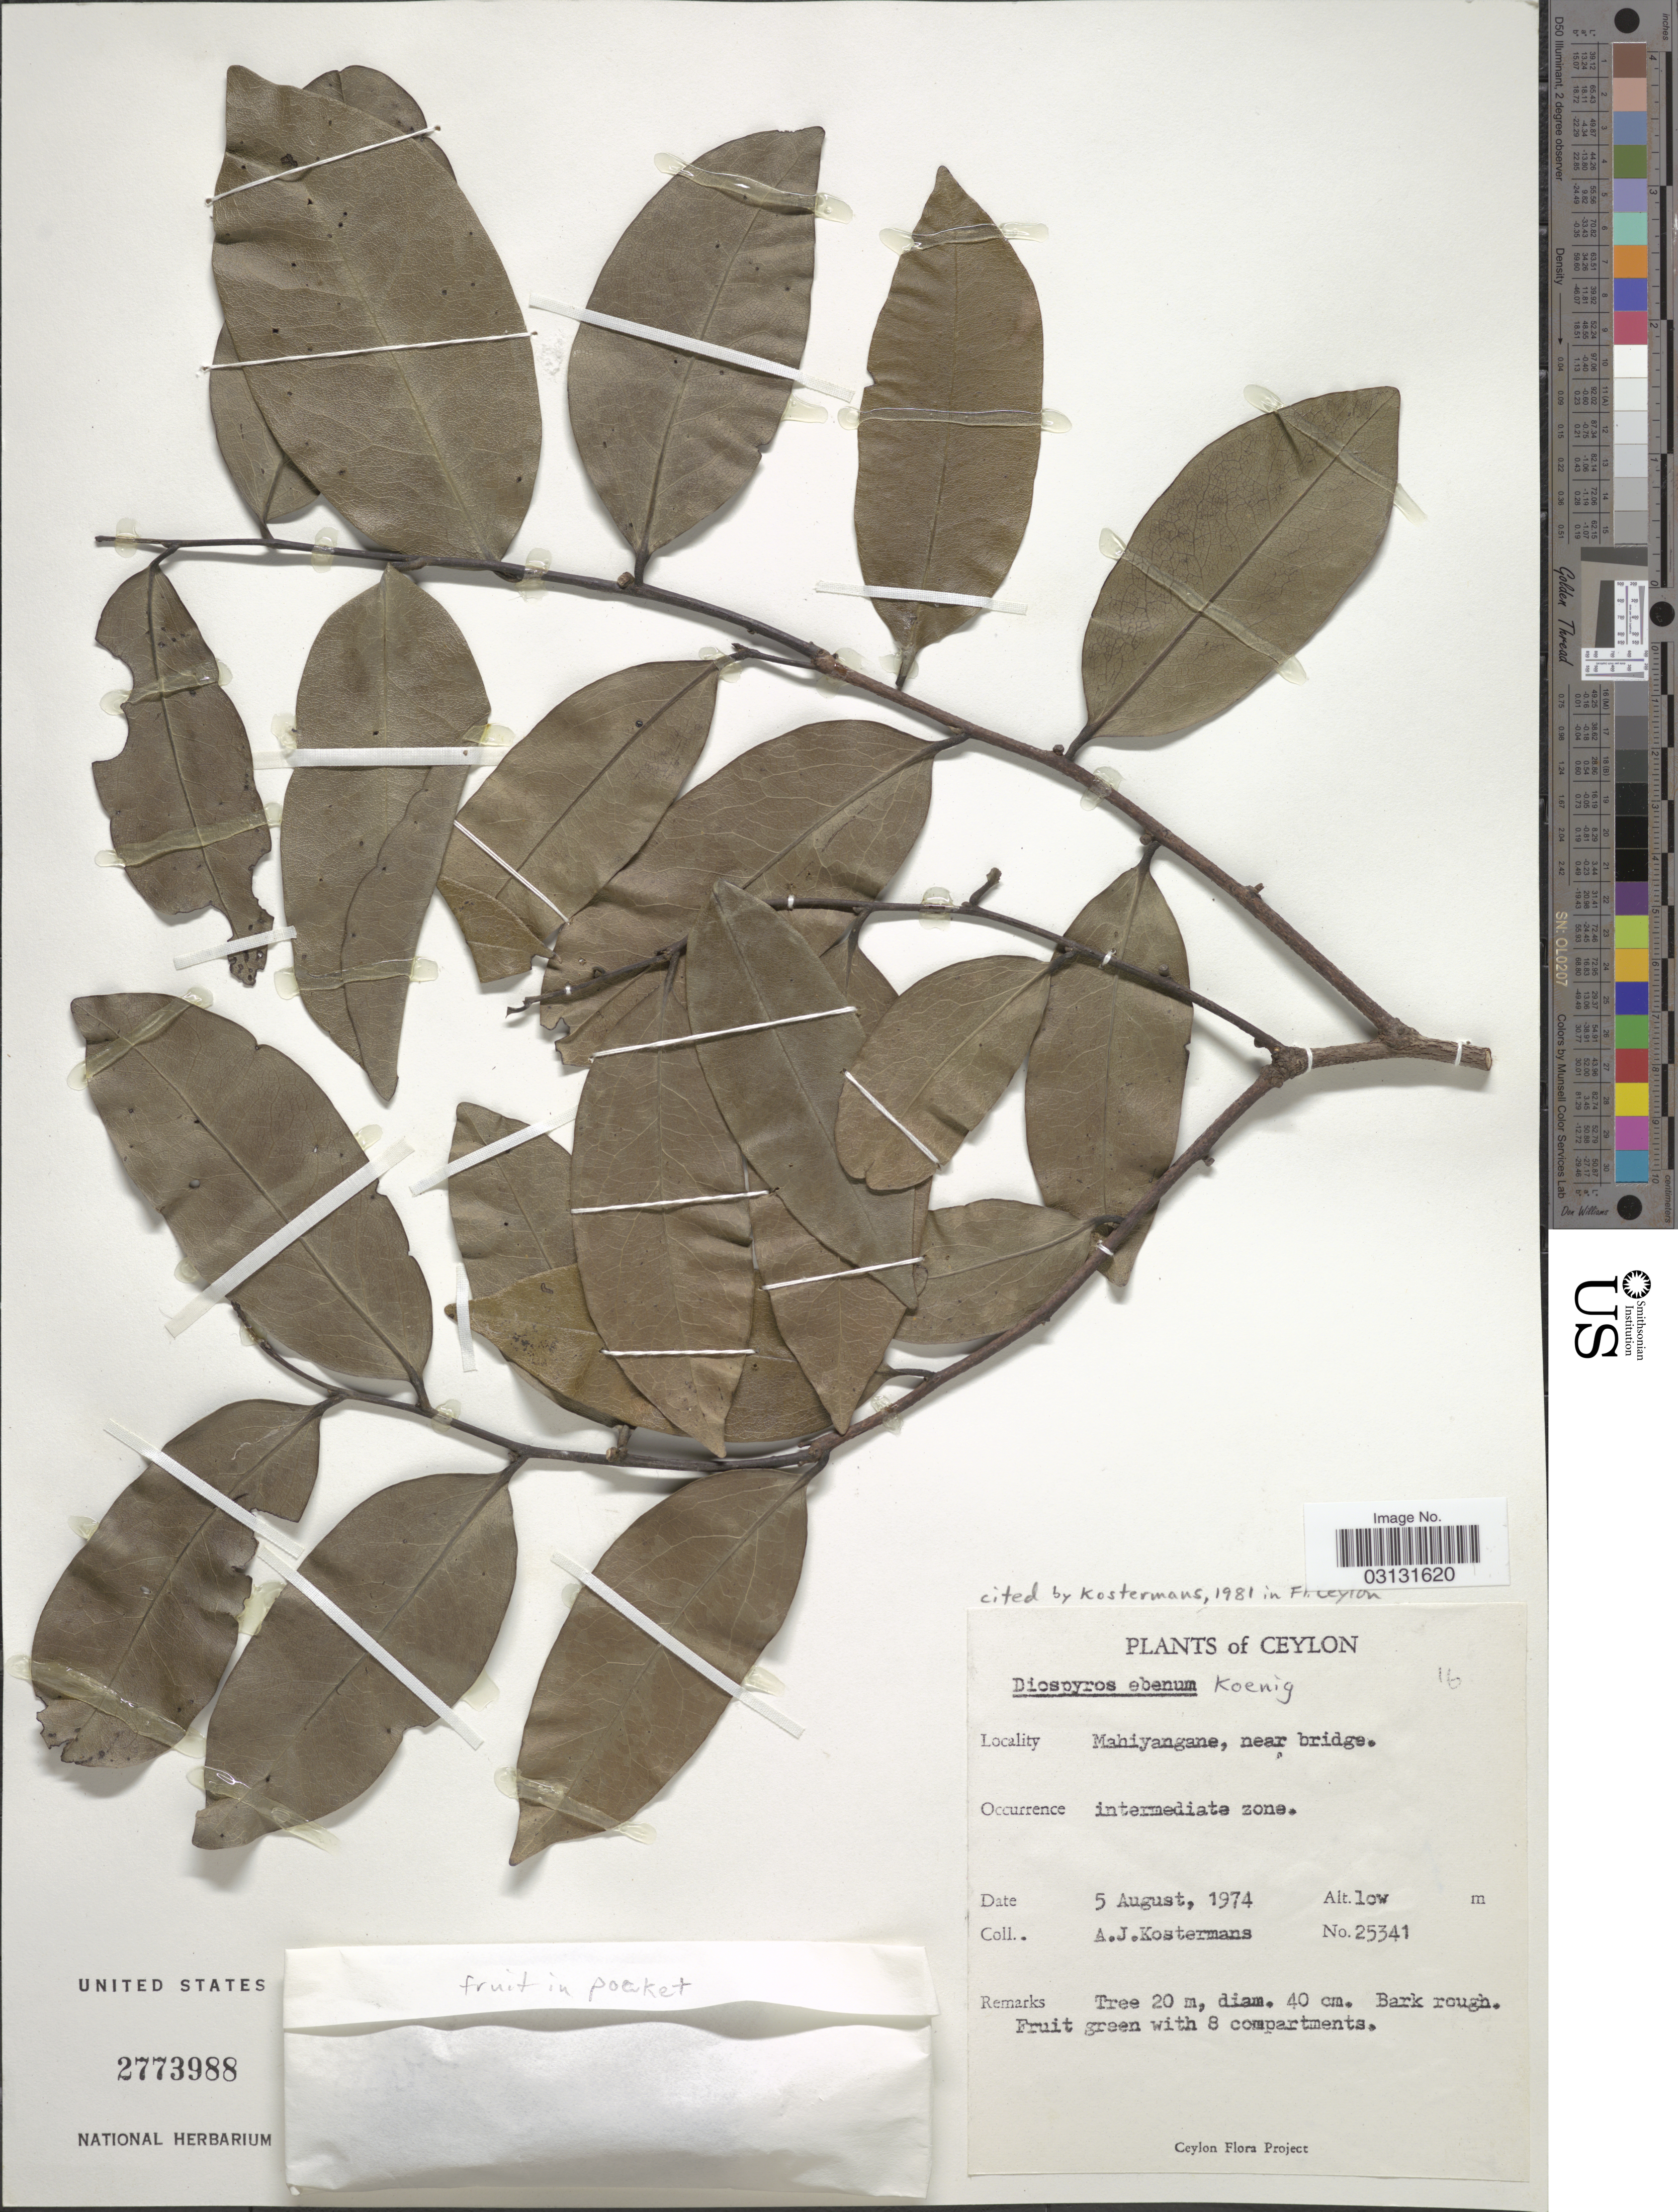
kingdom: Plantae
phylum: Tracheophyta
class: Magnoliopsida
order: Ericales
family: Ebenaceae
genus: Diospyros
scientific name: Diospyros ebenum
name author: J. Koenig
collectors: A. J. G. Kostermans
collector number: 25341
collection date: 1974-08-05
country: Sri Lanka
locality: Ceylon. Mahiyangane, near bridge.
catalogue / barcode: US 2773988